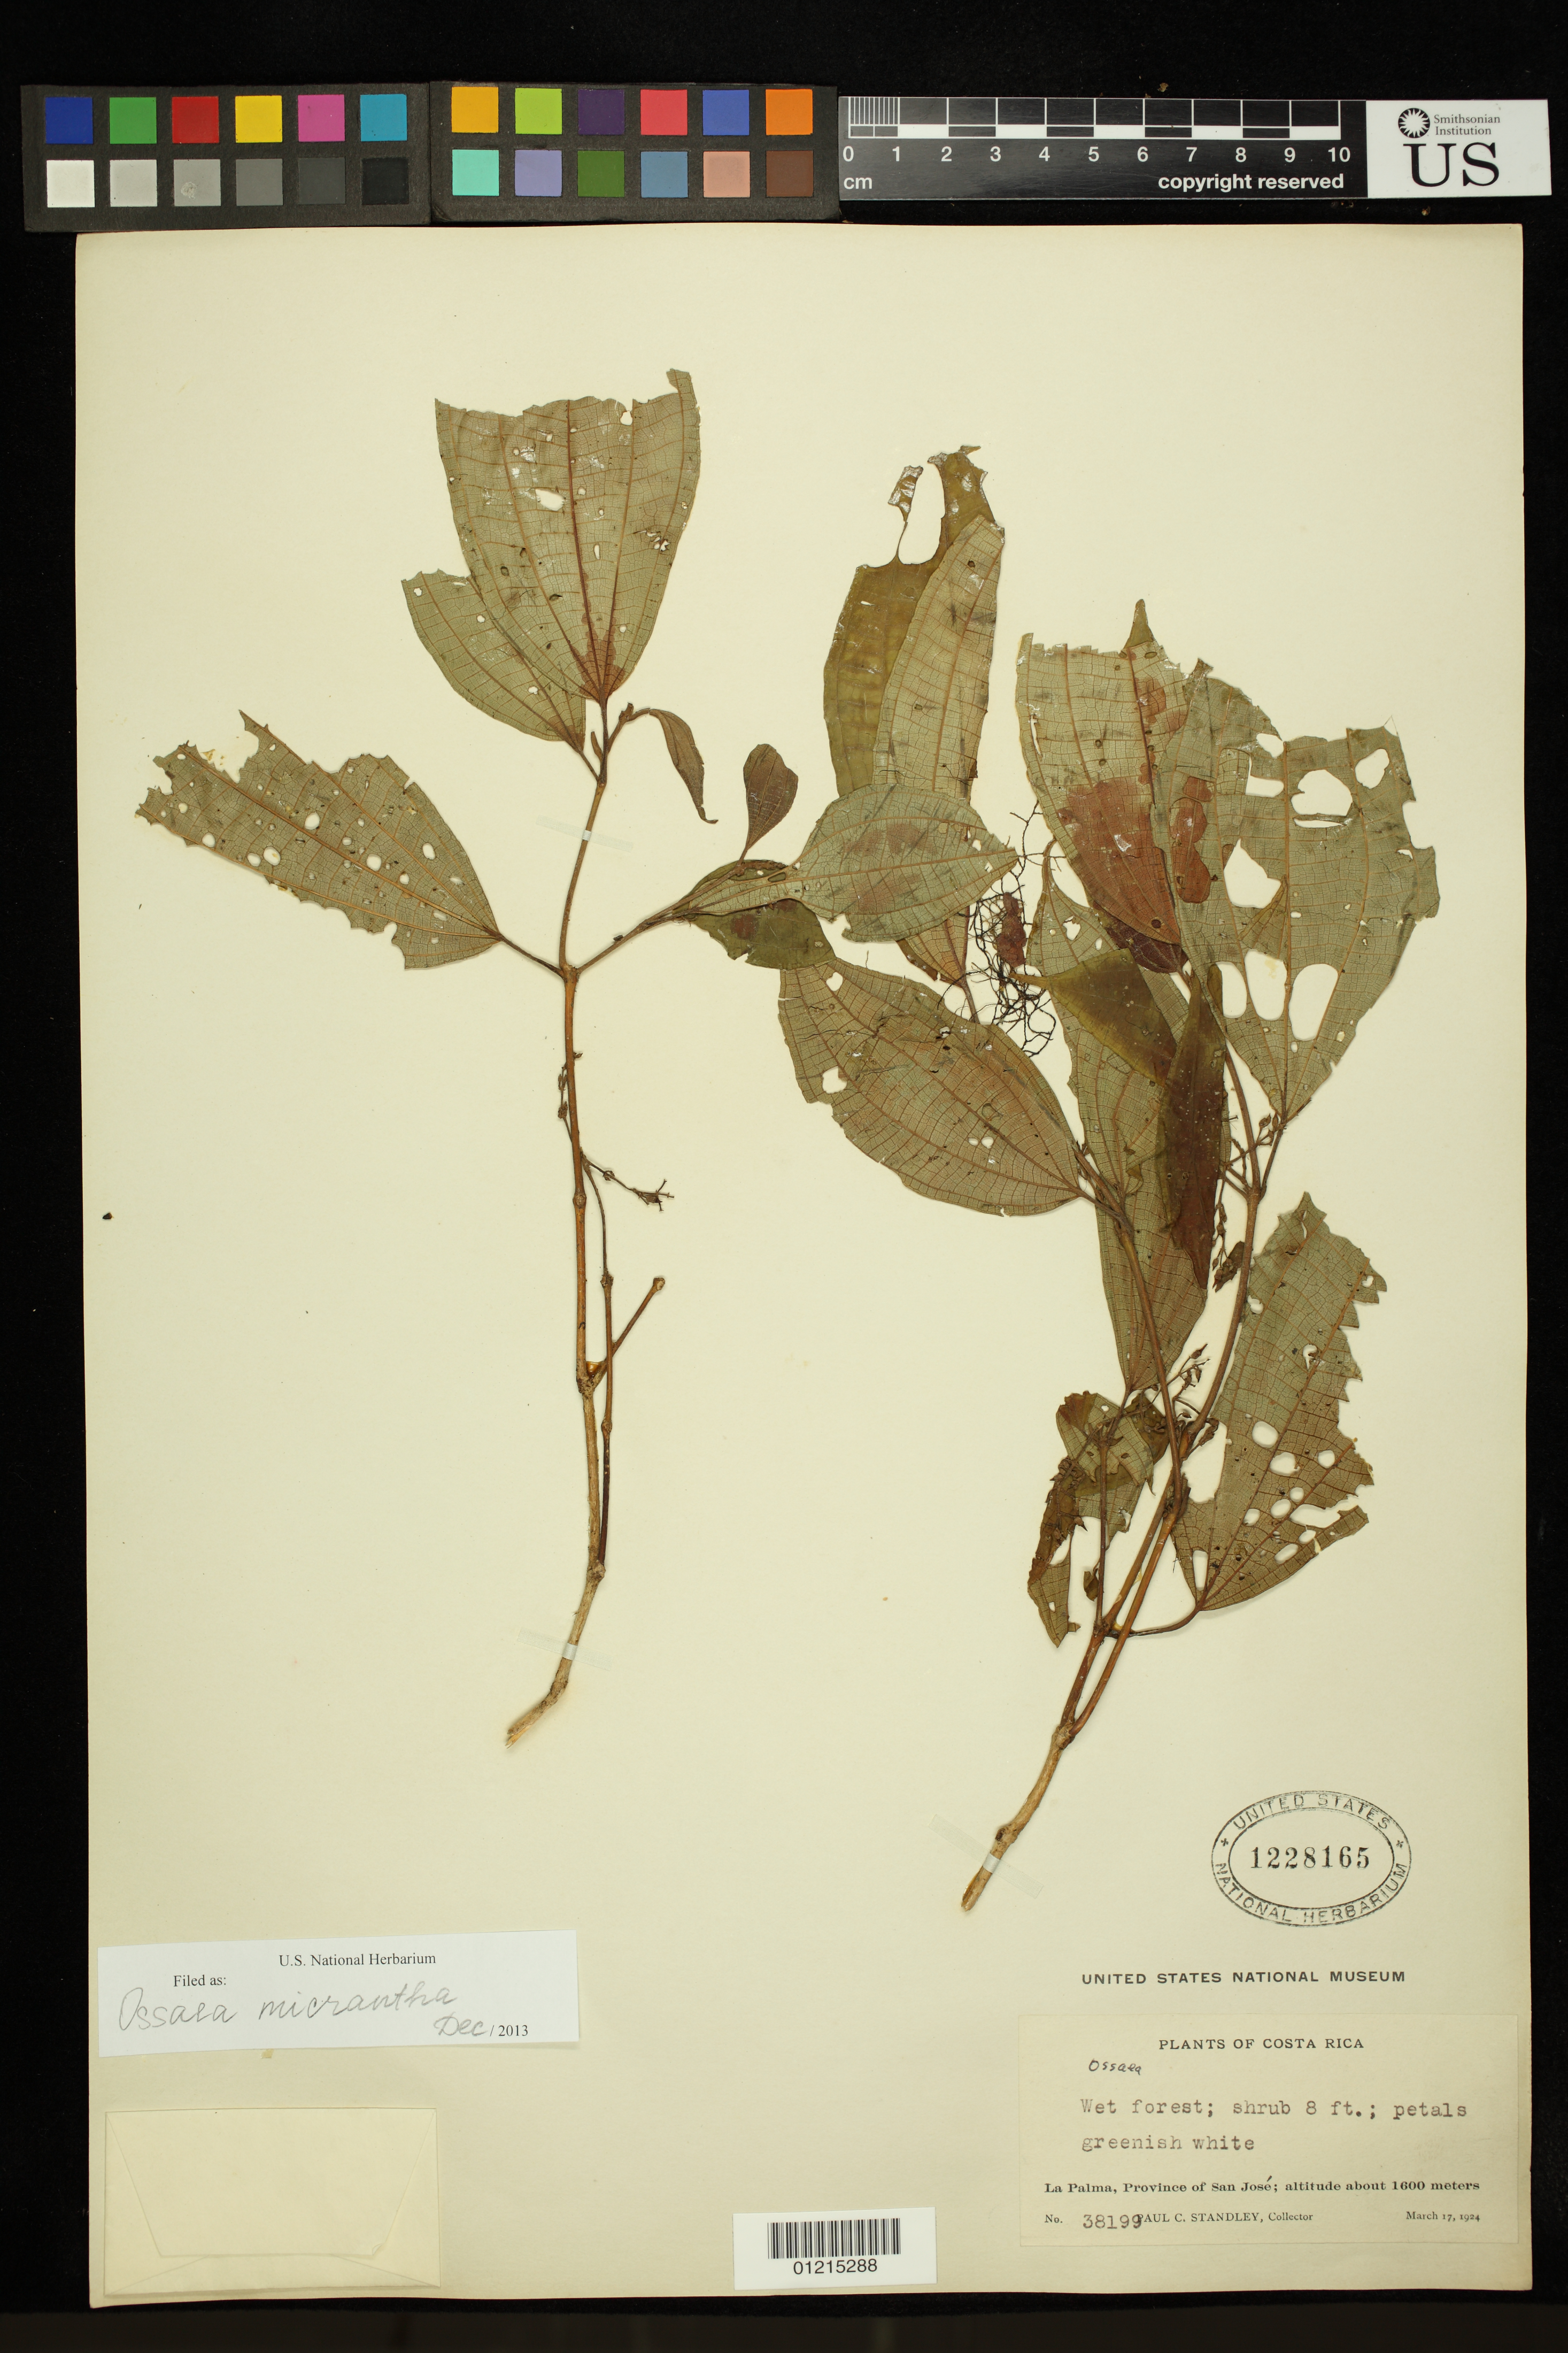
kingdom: Plantae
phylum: Tracheophyta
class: Magnoliopsida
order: Myrtales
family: Melastomataceae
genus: Ossaea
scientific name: Ossaea micrantha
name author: (Sw.) Macfad. ex Cogn.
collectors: P. C. Standley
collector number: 38199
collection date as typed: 17 Mar 1924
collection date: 1924-03-17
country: Costa Rica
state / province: San José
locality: La Palma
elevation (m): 1600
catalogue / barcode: US 1228165